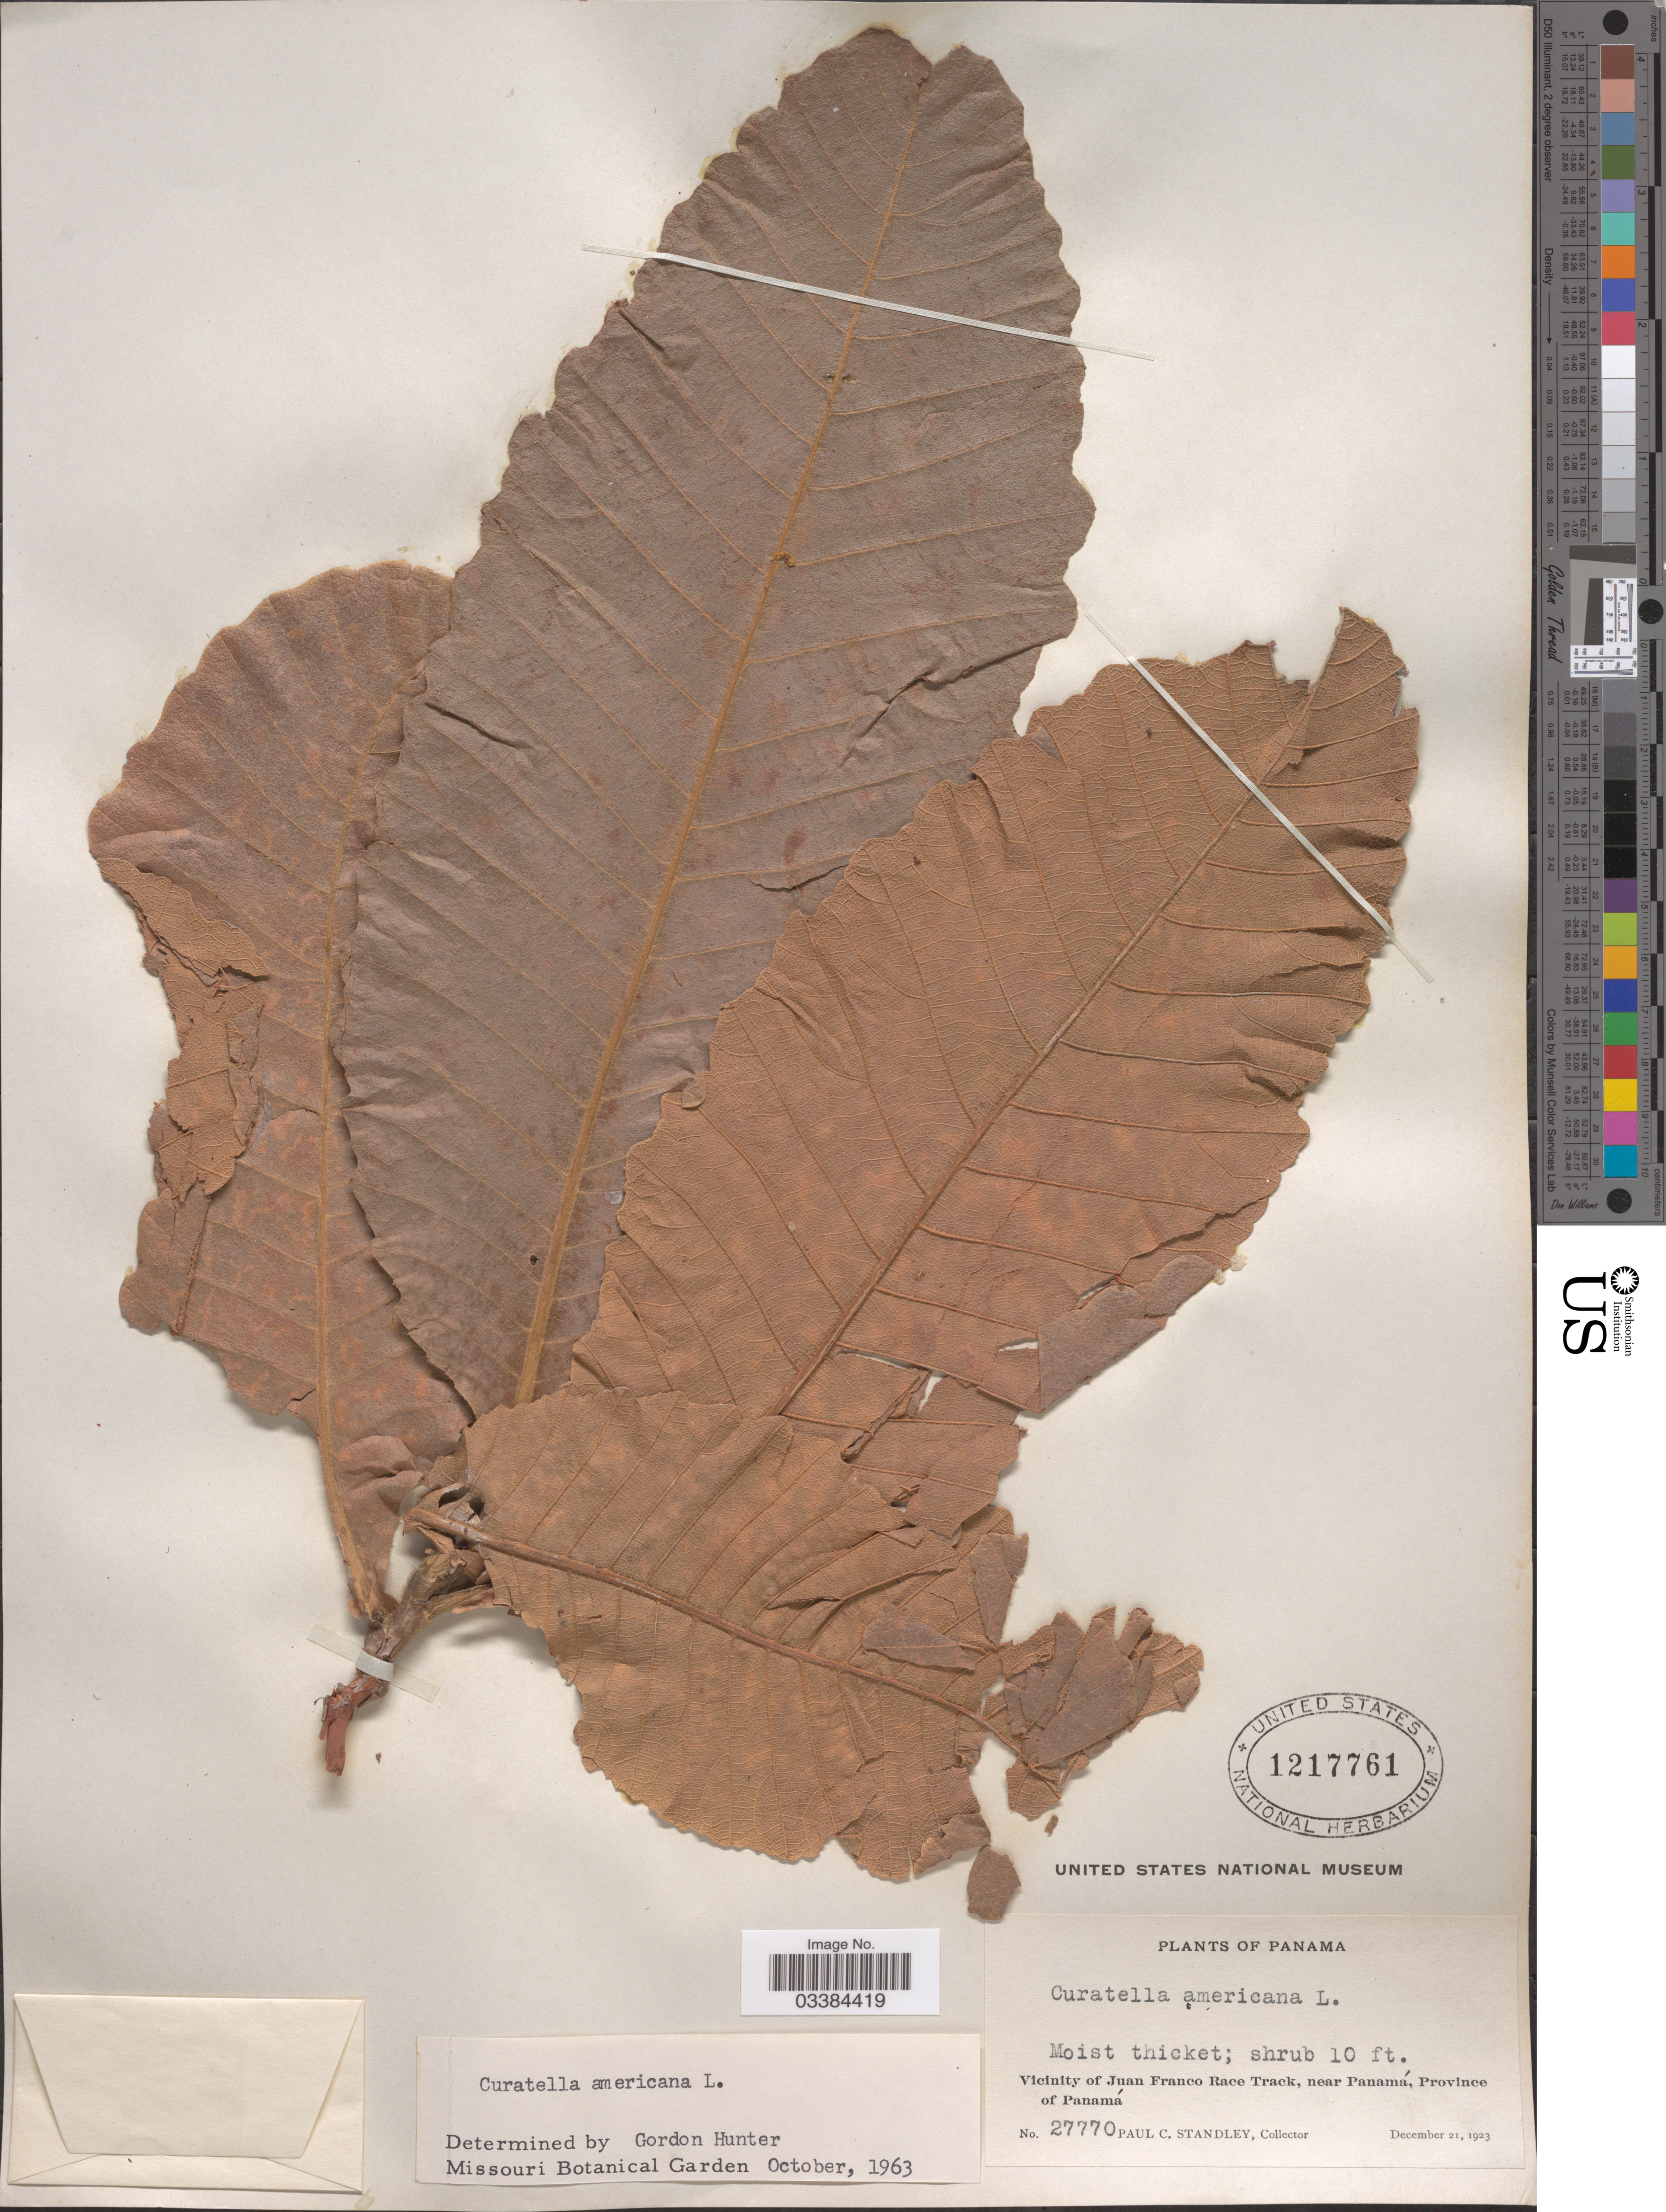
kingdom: Plantae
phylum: Tracheophyta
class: Magnoliopsida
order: Dilleniales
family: Dilleniaceae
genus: Curatella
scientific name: Curatella americana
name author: L.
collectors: P. C. Standley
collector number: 27770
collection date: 1923-12-21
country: Panama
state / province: Panamá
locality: Vicinity of Juan Franco Race Track, near Panamá.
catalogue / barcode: US 1217761